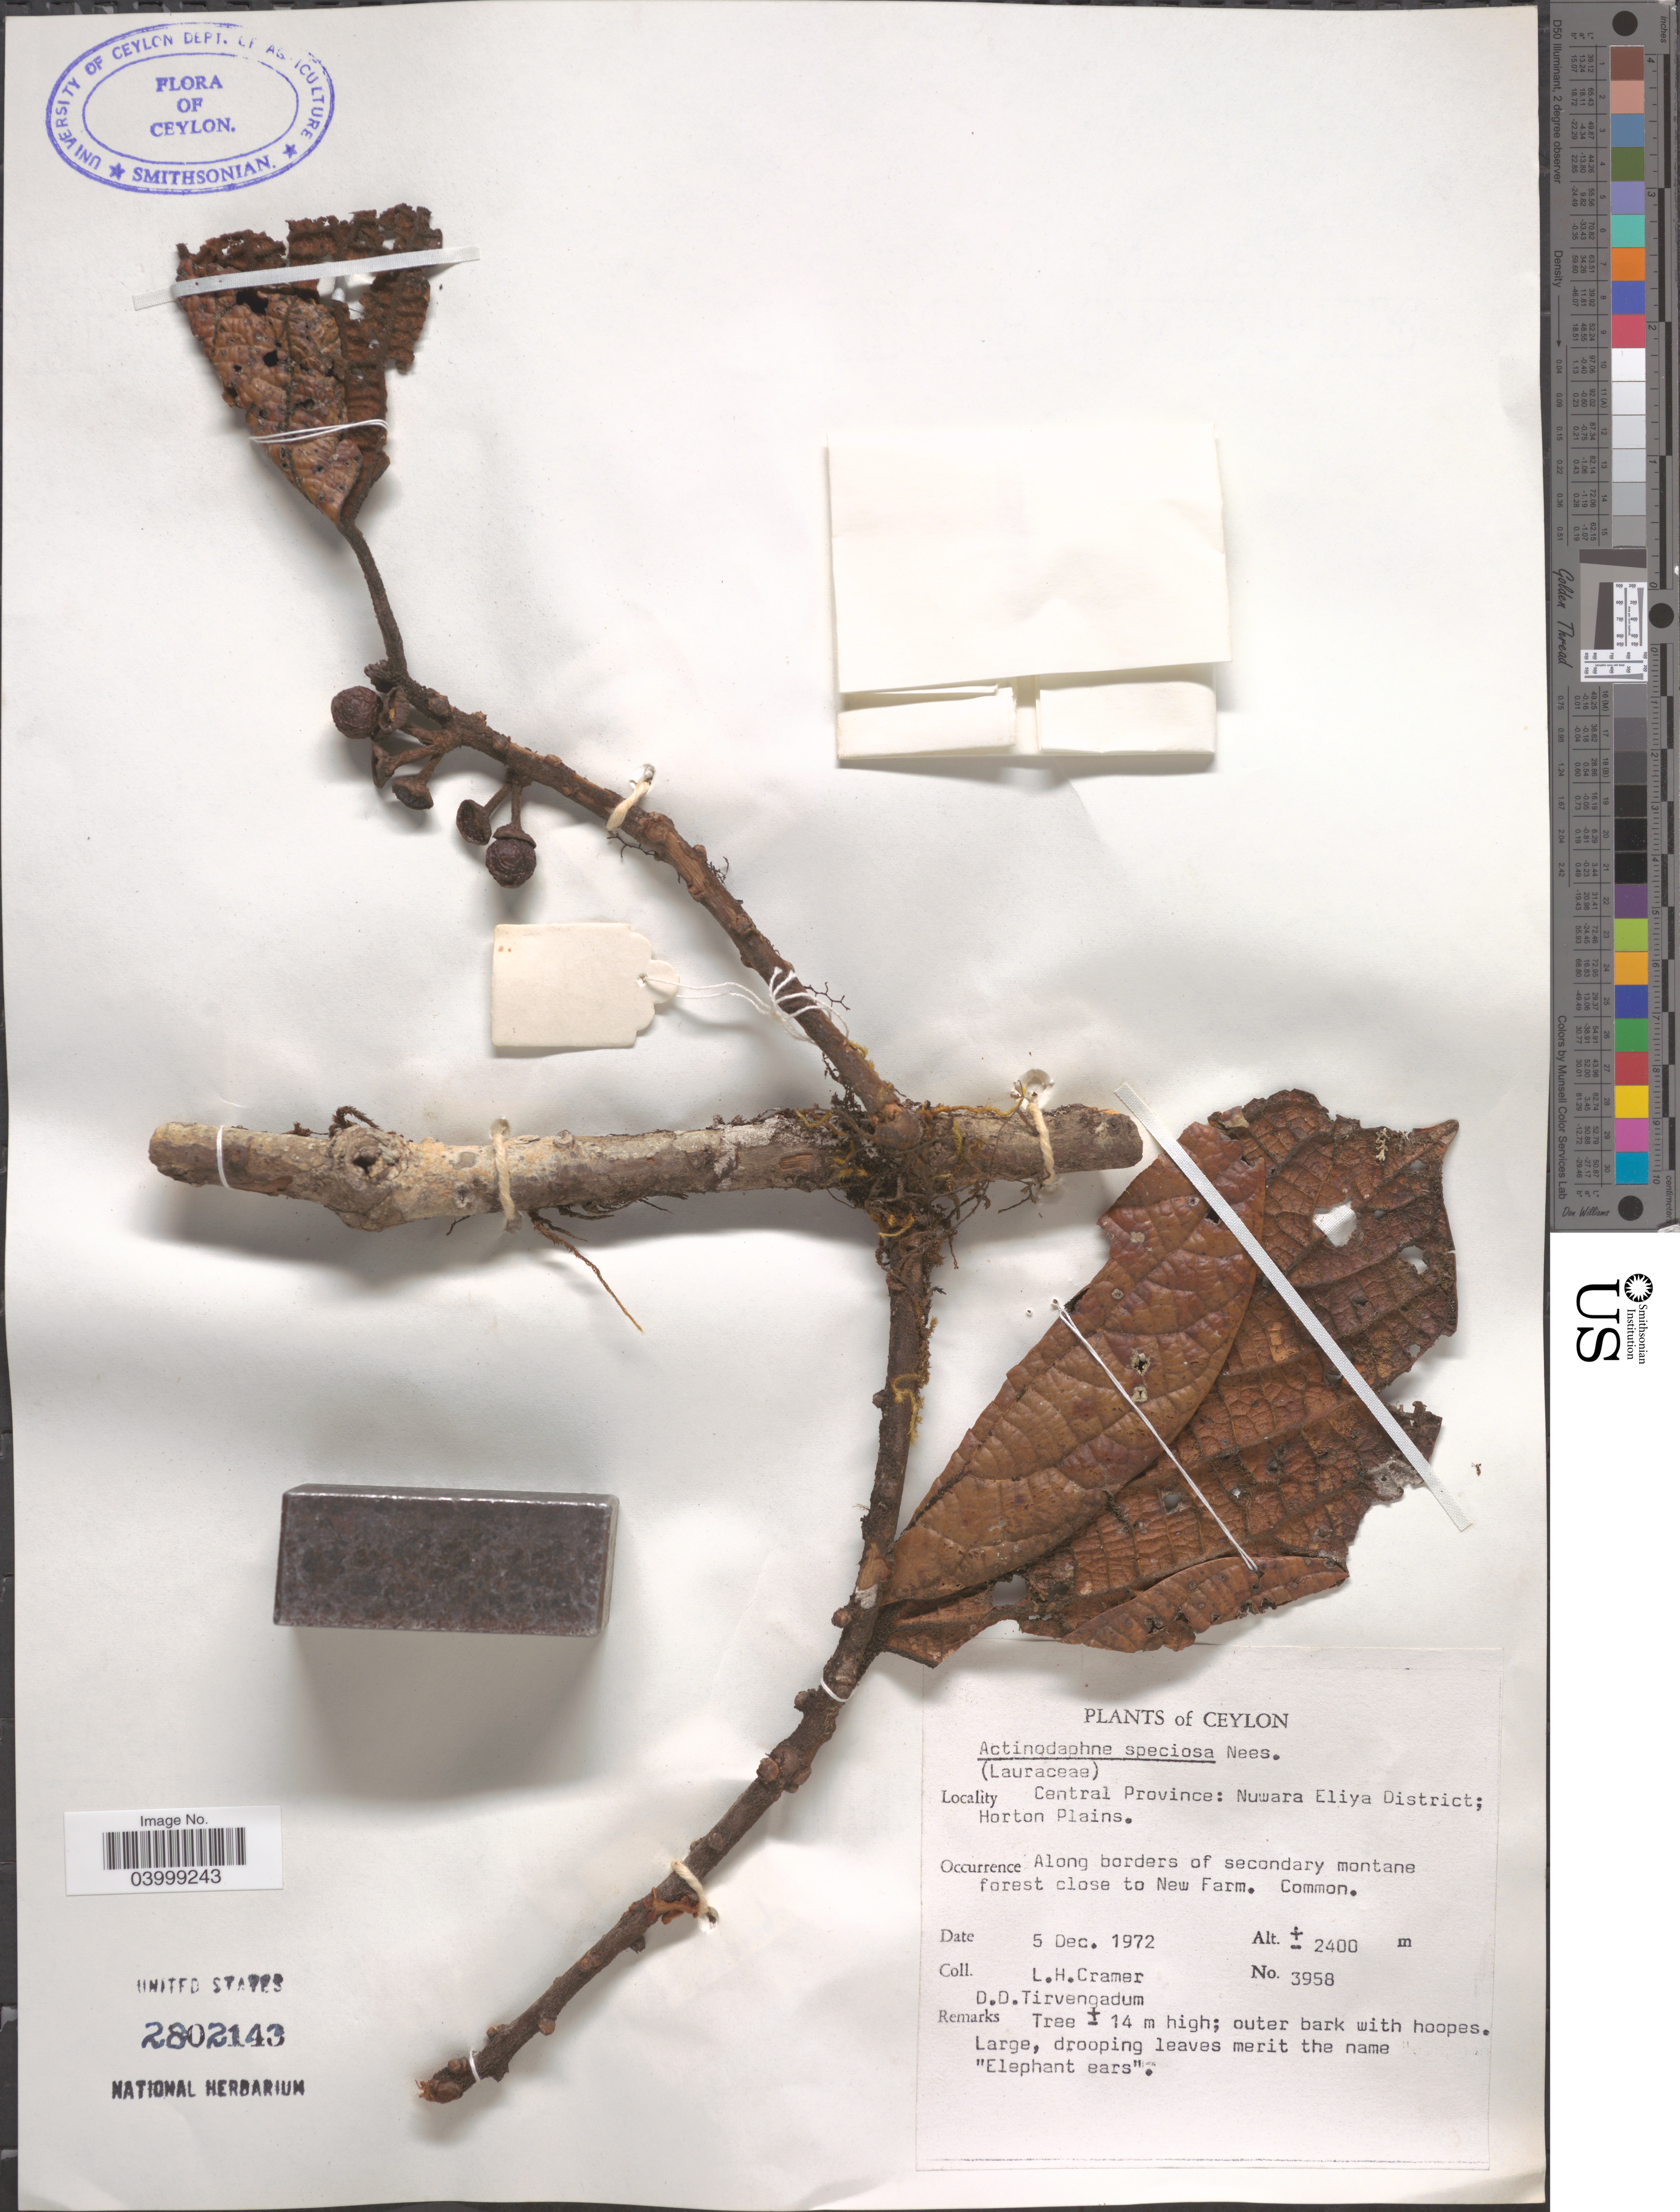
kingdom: Plantae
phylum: Tracheophyta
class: Magnoliopsida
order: Laurales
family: Lauraceae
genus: Actinodaphne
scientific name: Actinodaphne speciosa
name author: Nees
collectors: L. H. Cramer & D. Tirvengadum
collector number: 3958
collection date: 1972-12-05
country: Sri Lanka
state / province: Central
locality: Ceylon. Central Province: Nuwara Eliya District; Horton Plains. Along borders of secondary montane forest close to New Farm.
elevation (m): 2400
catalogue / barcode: US 2802143